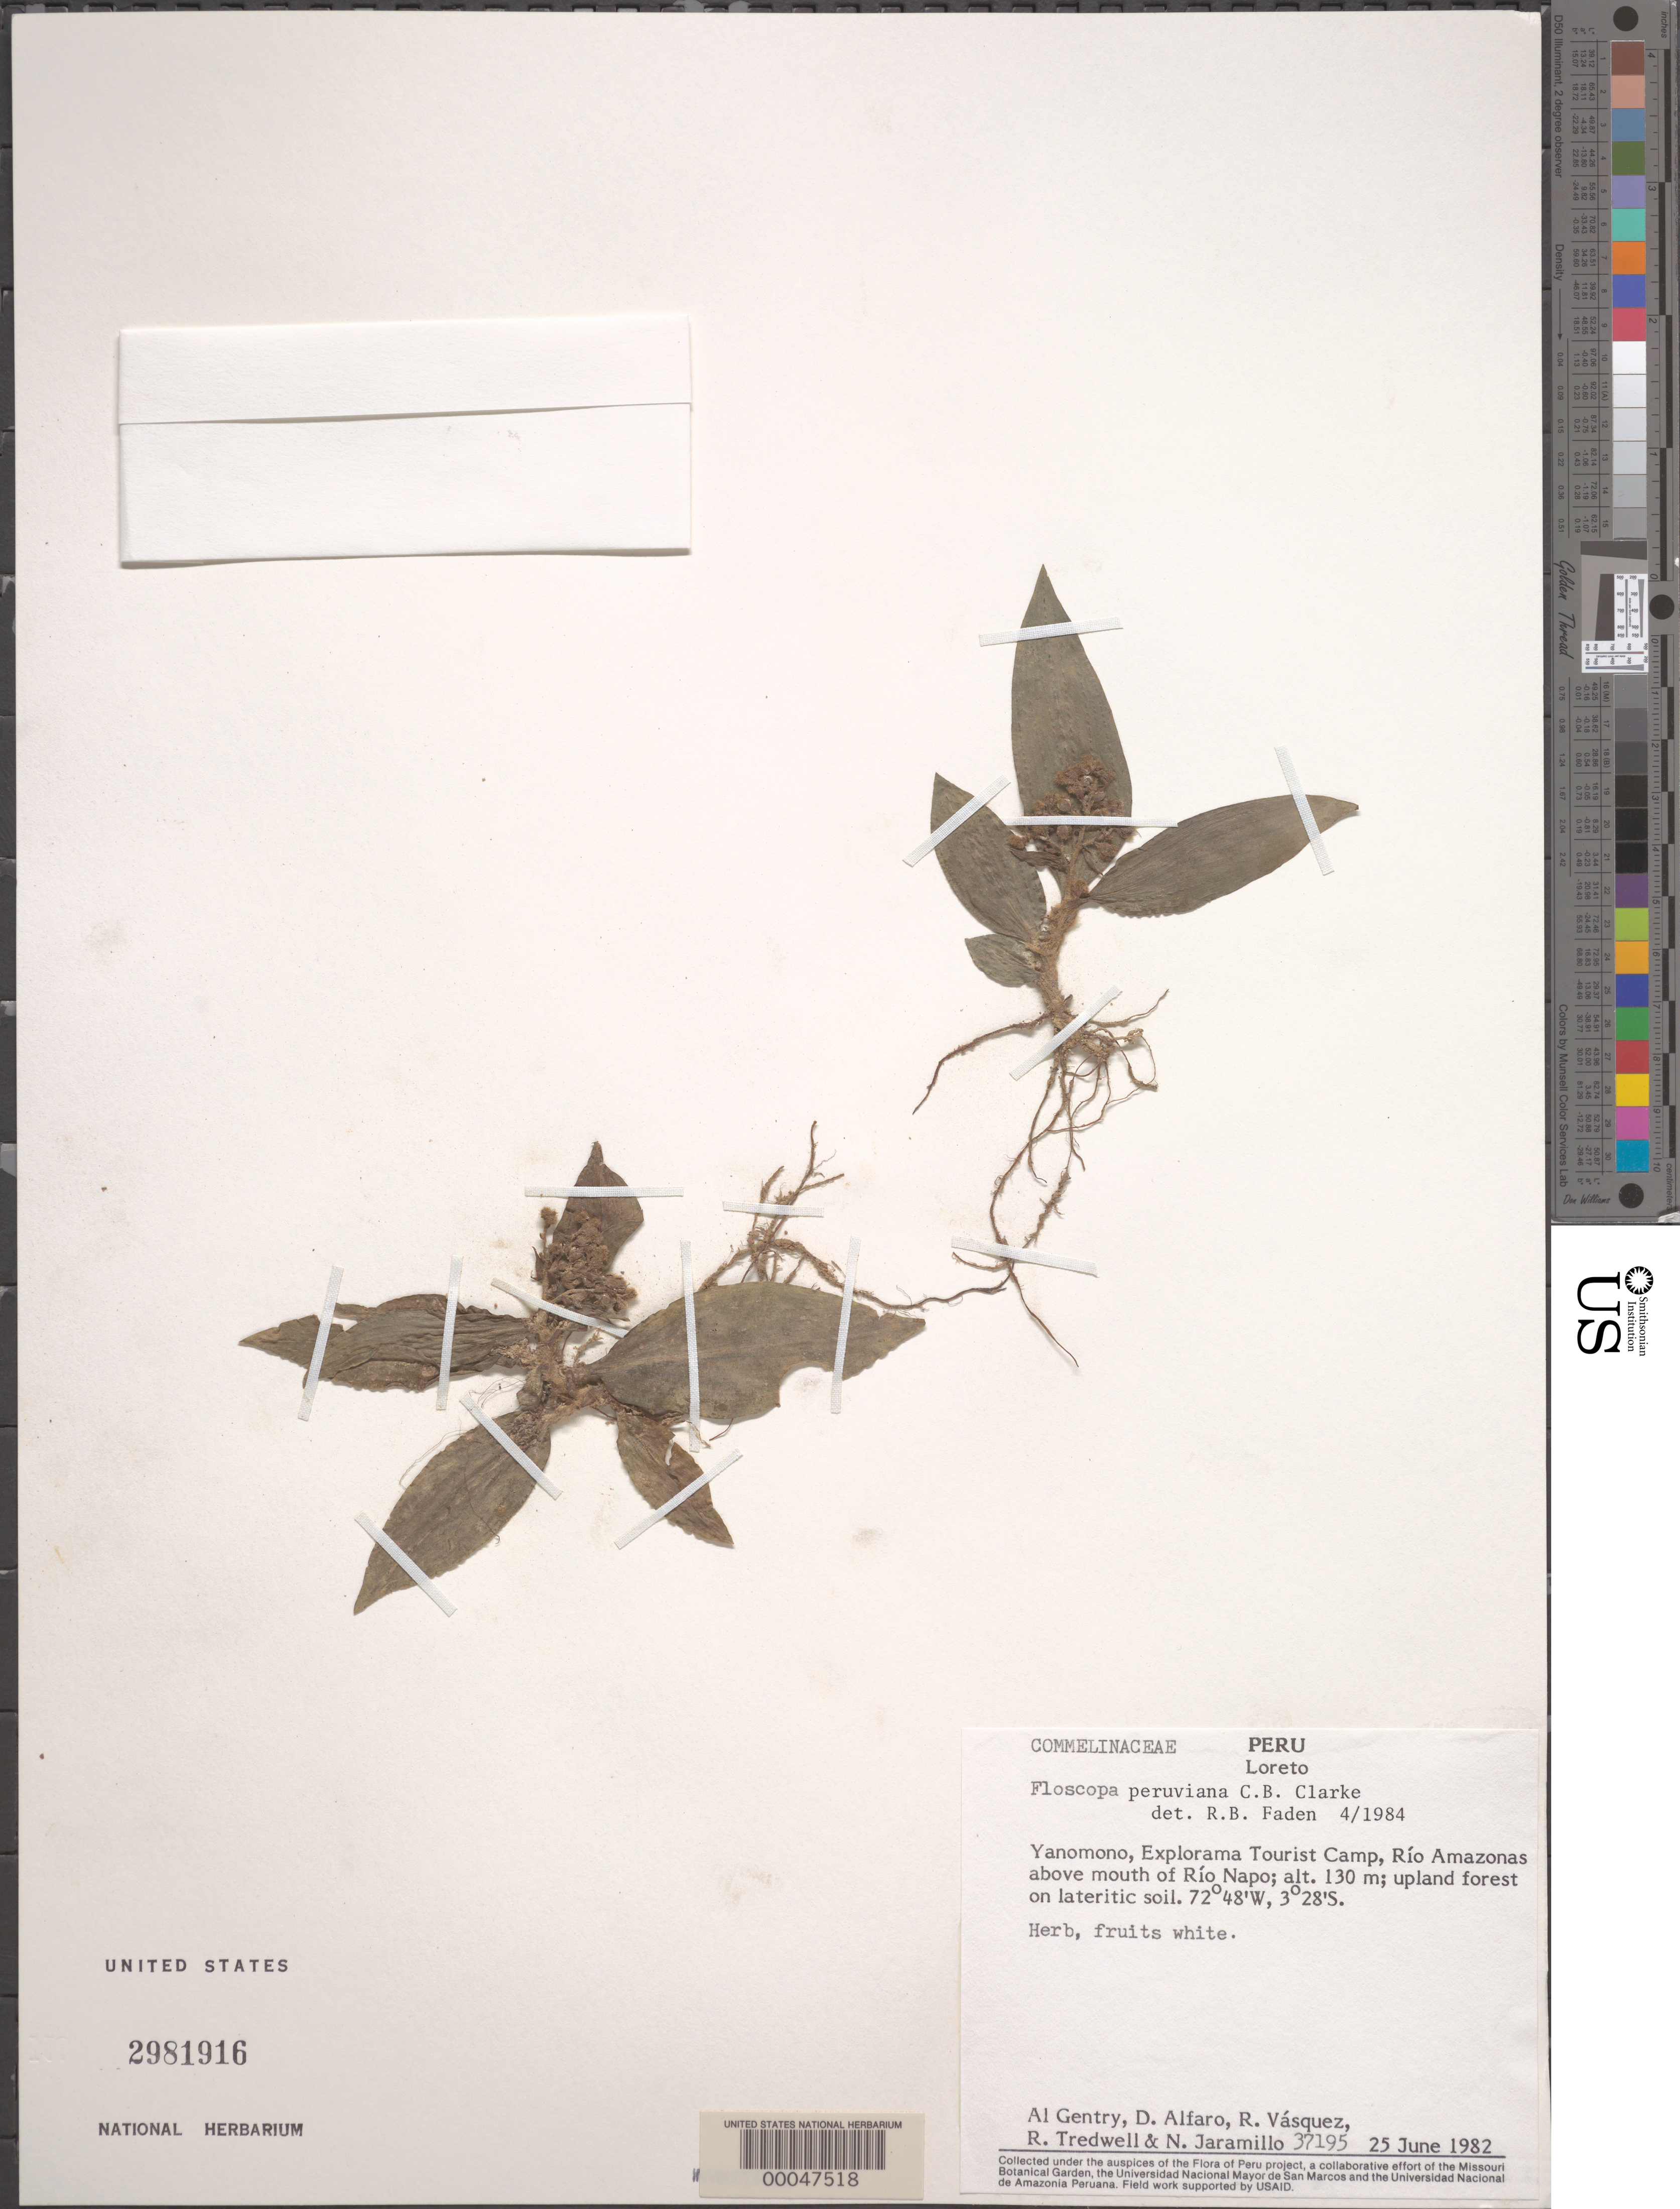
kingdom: Plantae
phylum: Tracheophyta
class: Liliopsida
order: Commelinales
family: Commelinaceae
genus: Floscopa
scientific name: Floscopa peruviana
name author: Hassk. ex C.B. Clarke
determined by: Faden, Robert B., (US), Smithsonian Institution - National Museum of Natural History (UNITED STATES)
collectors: A. H. Gentry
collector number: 37195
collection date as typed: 25 Jun 1982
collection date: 1982-06-25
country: Peru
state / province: Loreto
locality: Yanomono, rio amazonas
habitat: Upland forest, lateritic soil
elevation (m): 130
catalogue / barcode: US 2981916